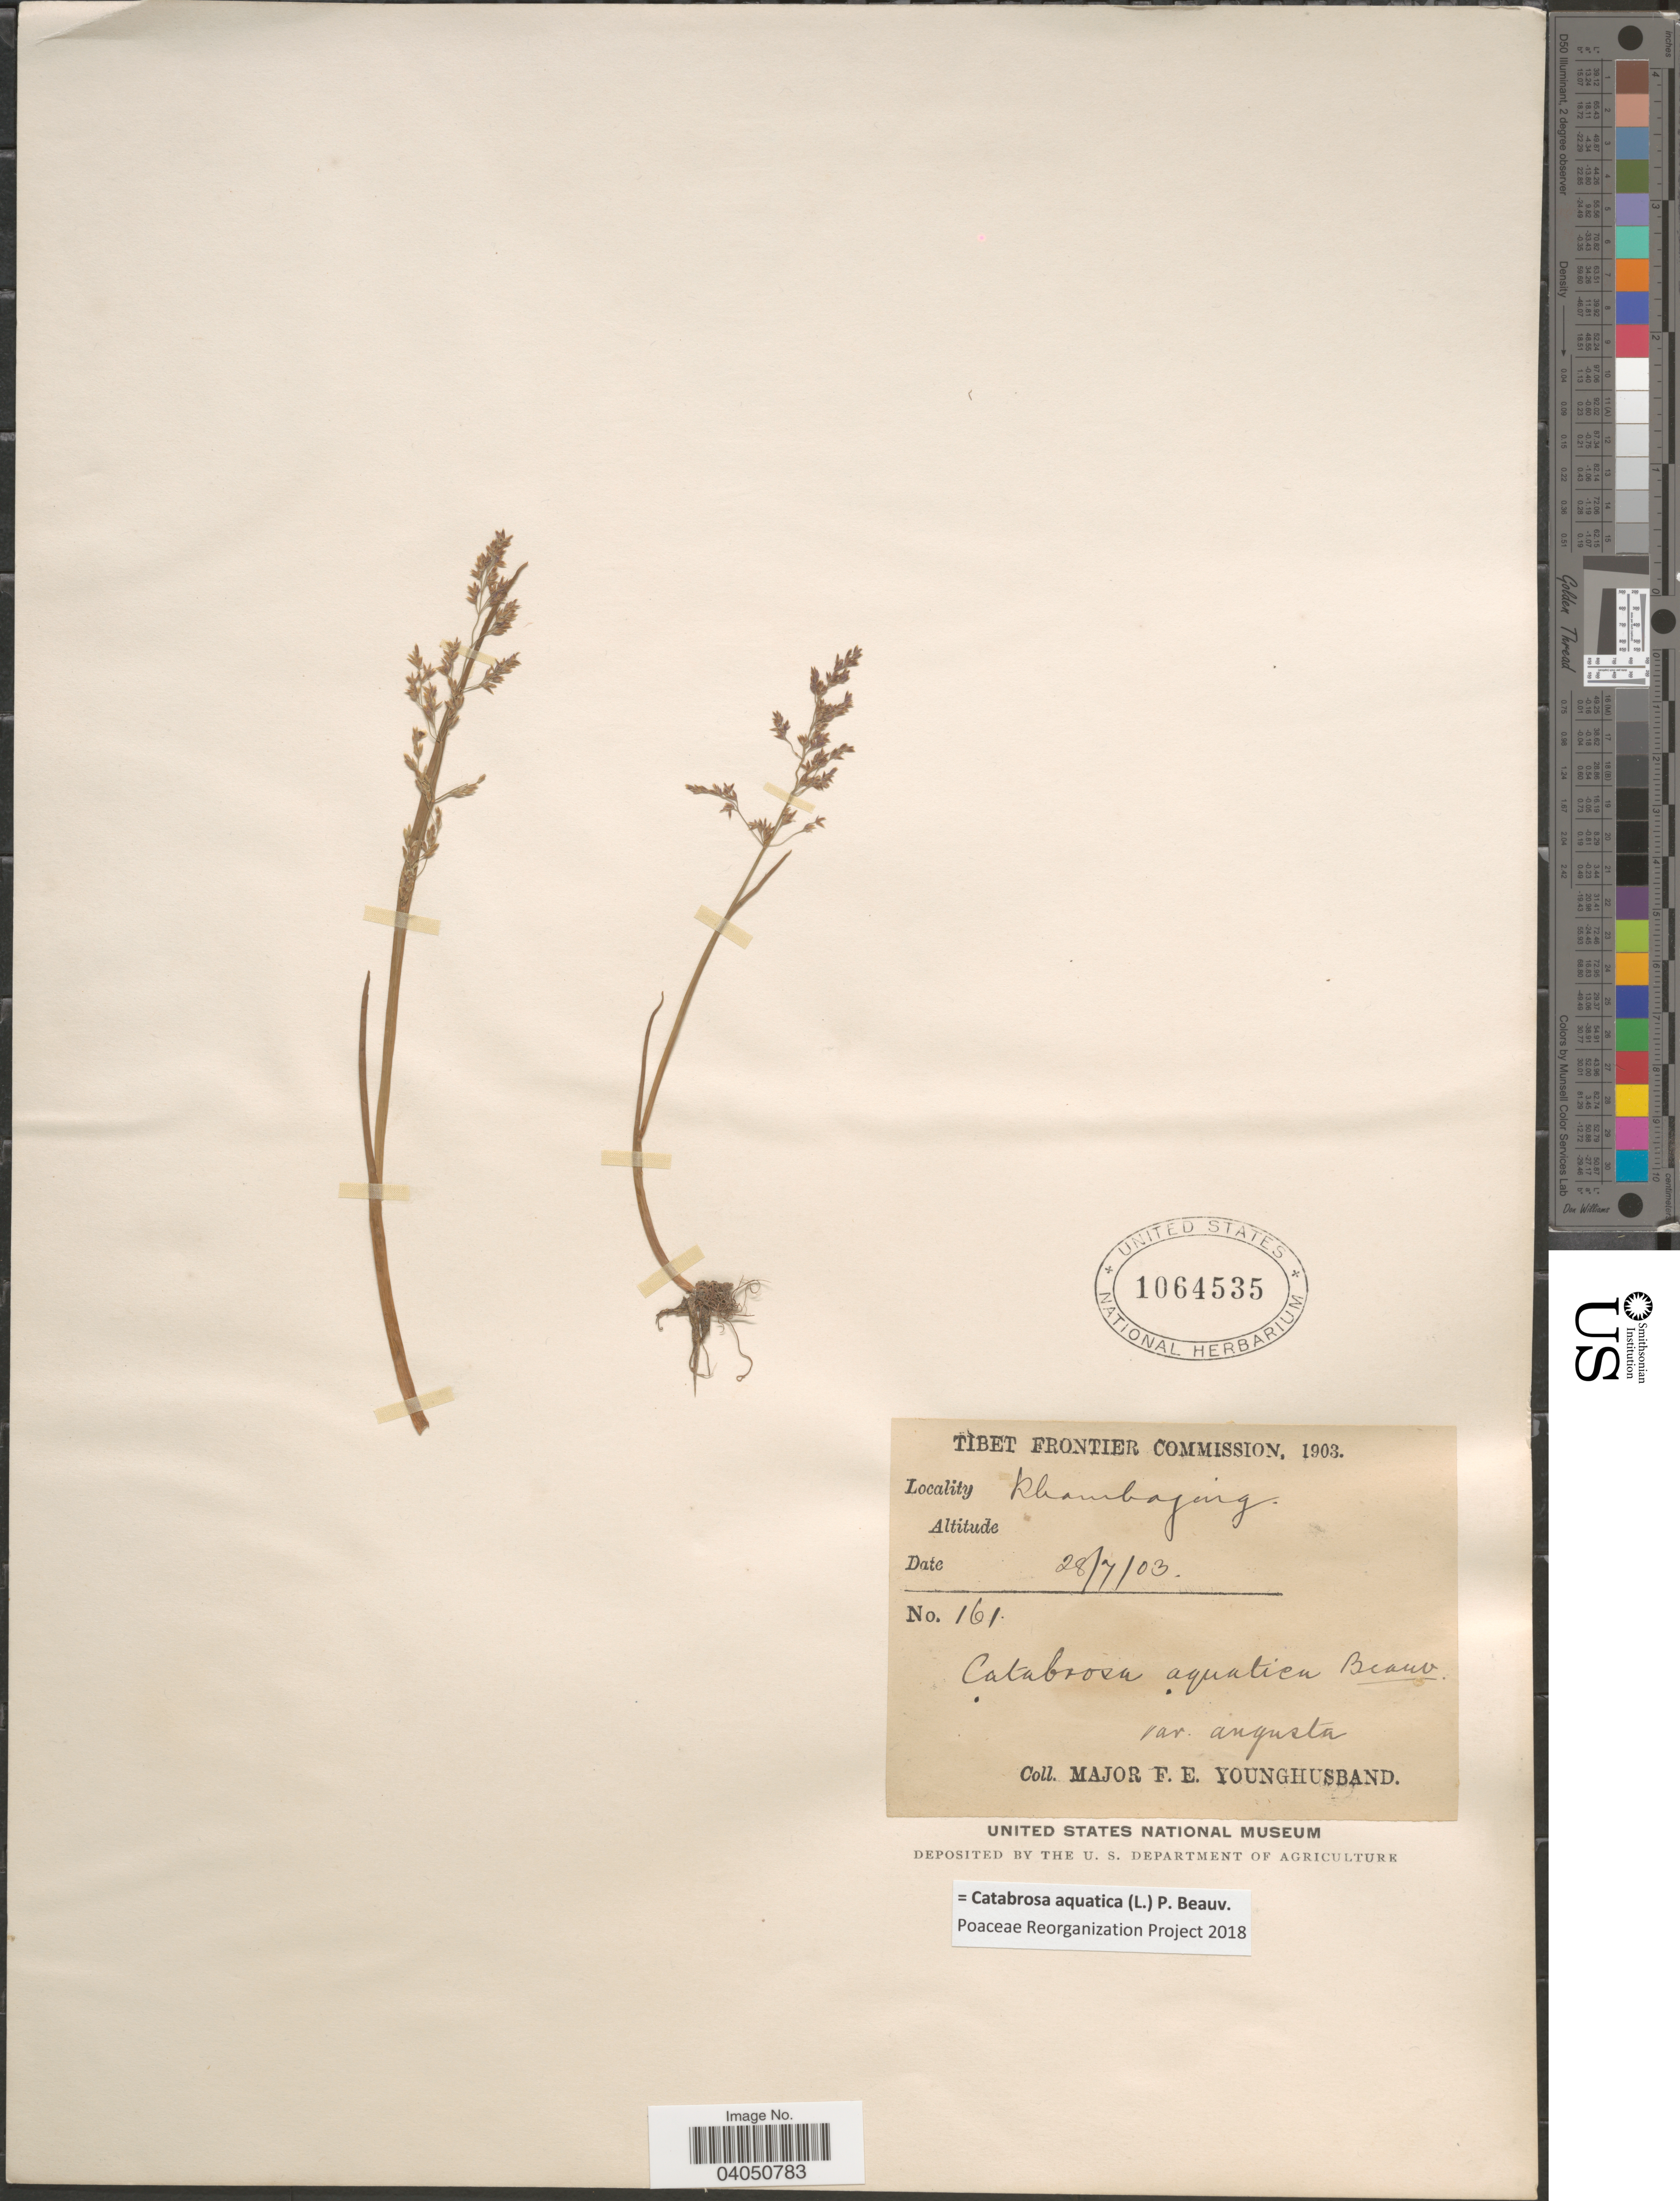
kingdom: Plantae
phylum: Tracheophyta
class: Liliopsida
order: Poales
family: Poaceae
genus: Catabrosa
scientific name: Catabrosa aquatica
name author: (L.) P. Beauv.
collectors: F. Younghusband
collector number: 161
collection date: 1903-07-28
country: China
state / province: Xizang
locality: Rhambajing. [interpreted]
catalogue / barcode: US 1064535